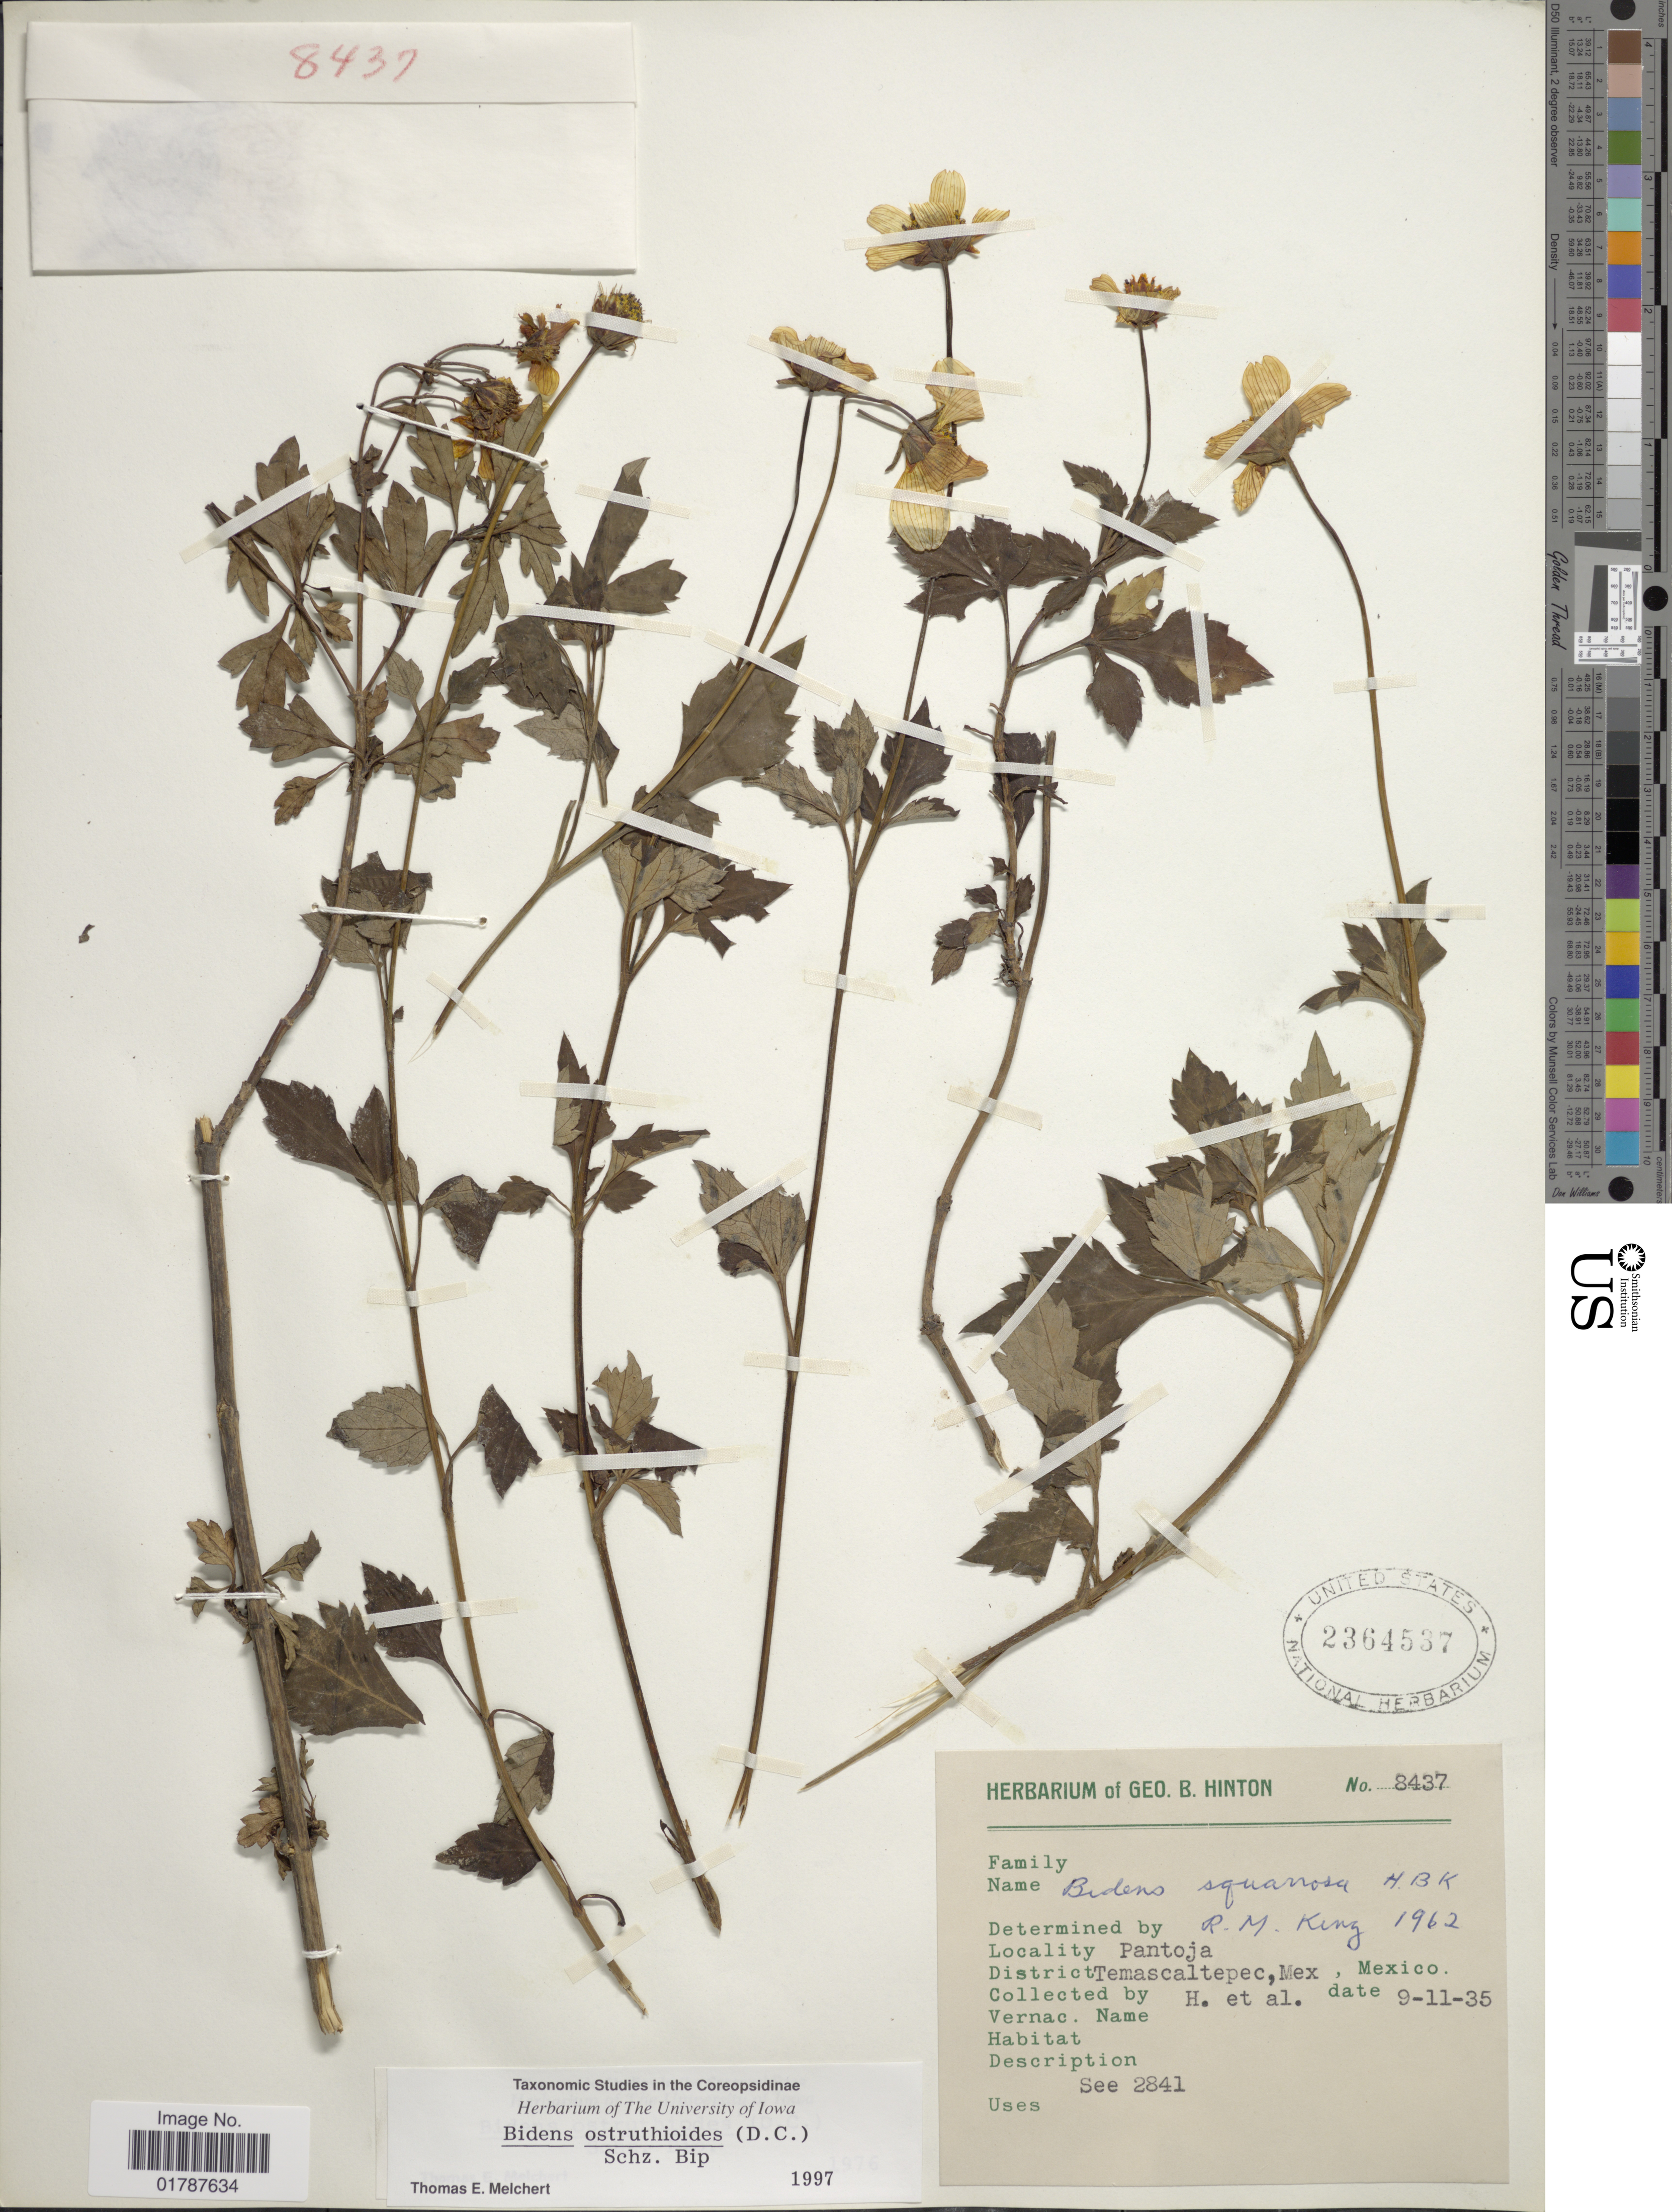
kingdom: Plantae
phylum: Tracheophyta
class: Magnoliopsida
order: Asterales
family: Asteraceae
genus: Bidens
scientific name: Bidens ostruthioides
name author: (DC.) Sch. Bip.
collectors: G. B. Hinton & et al.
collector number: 8437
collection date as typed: Transcribed d/m/y: 11/9/35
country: Mexico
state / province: México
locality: Pantoja, District Temascaltepec, Mex., Mexico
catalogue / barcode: US 2364537